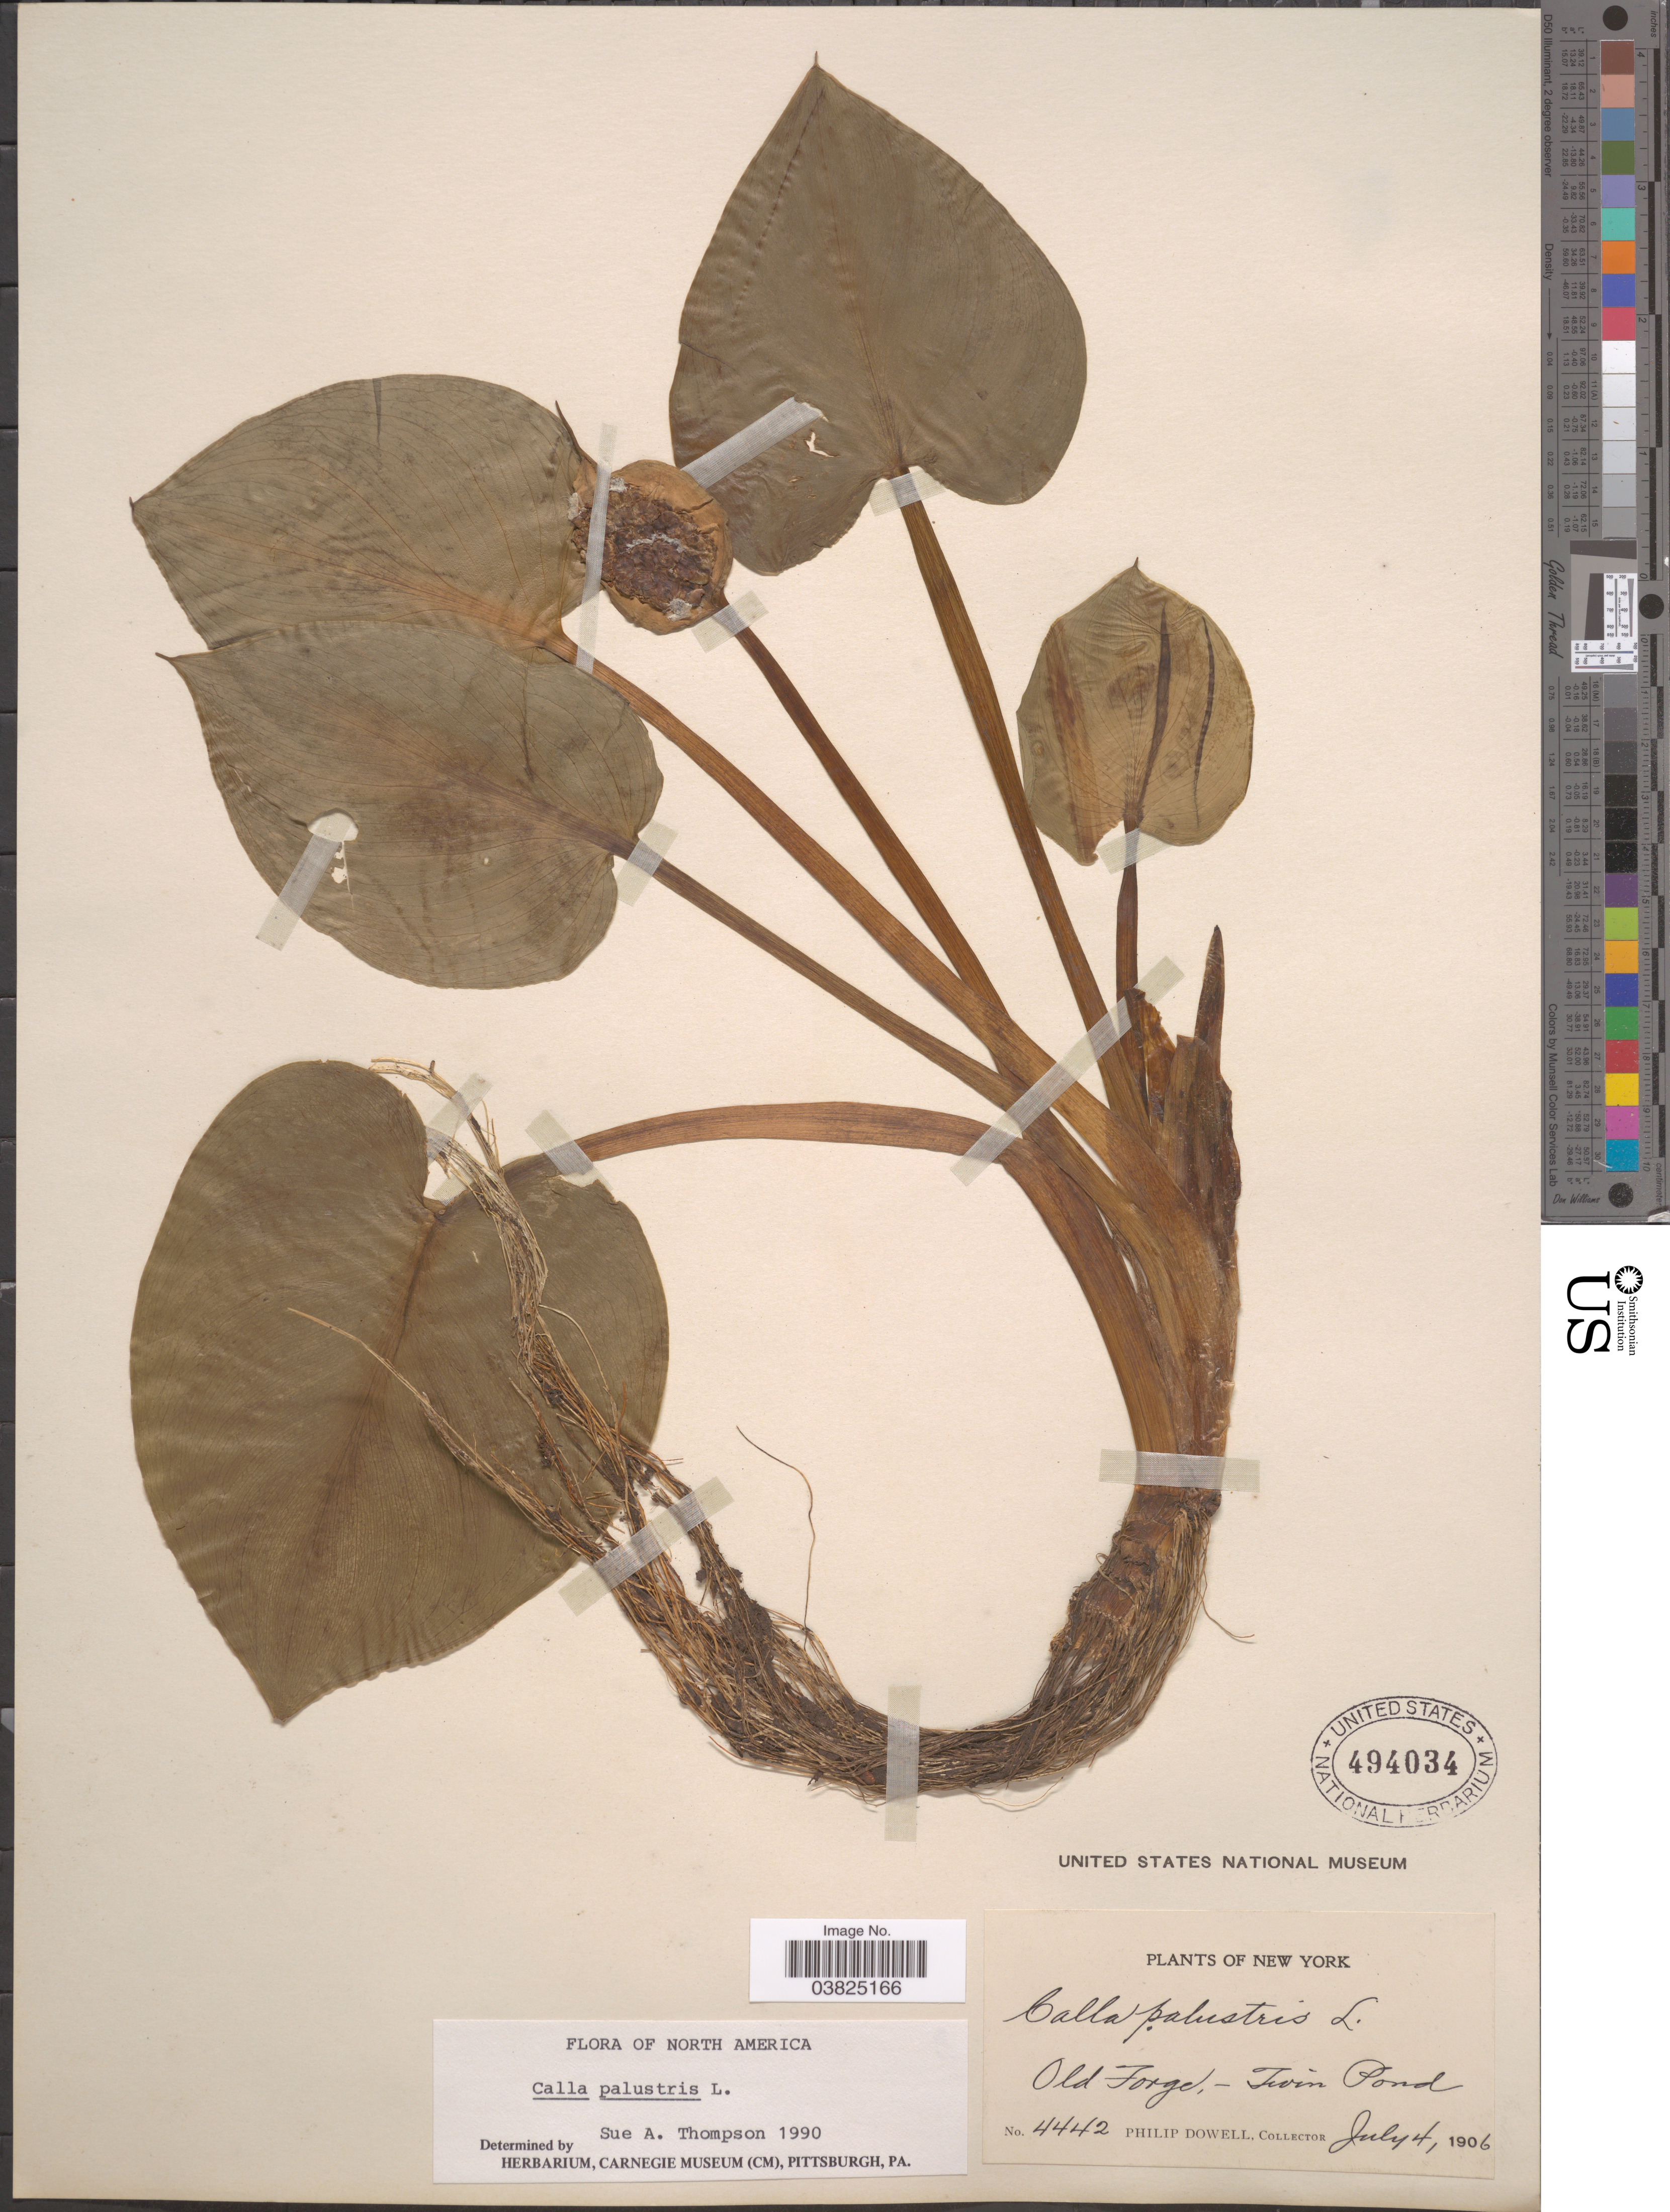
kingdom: Plantae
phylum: Tracheophyta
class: Liliopsida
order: Alismatales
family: Araceae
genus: Calla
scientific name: Calla palustris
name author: L.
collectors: P. Dowell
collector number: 4442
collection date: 1906-07-04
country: United States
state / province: New York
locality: Old Forge, - Twin Pond.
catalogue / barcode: US 494034